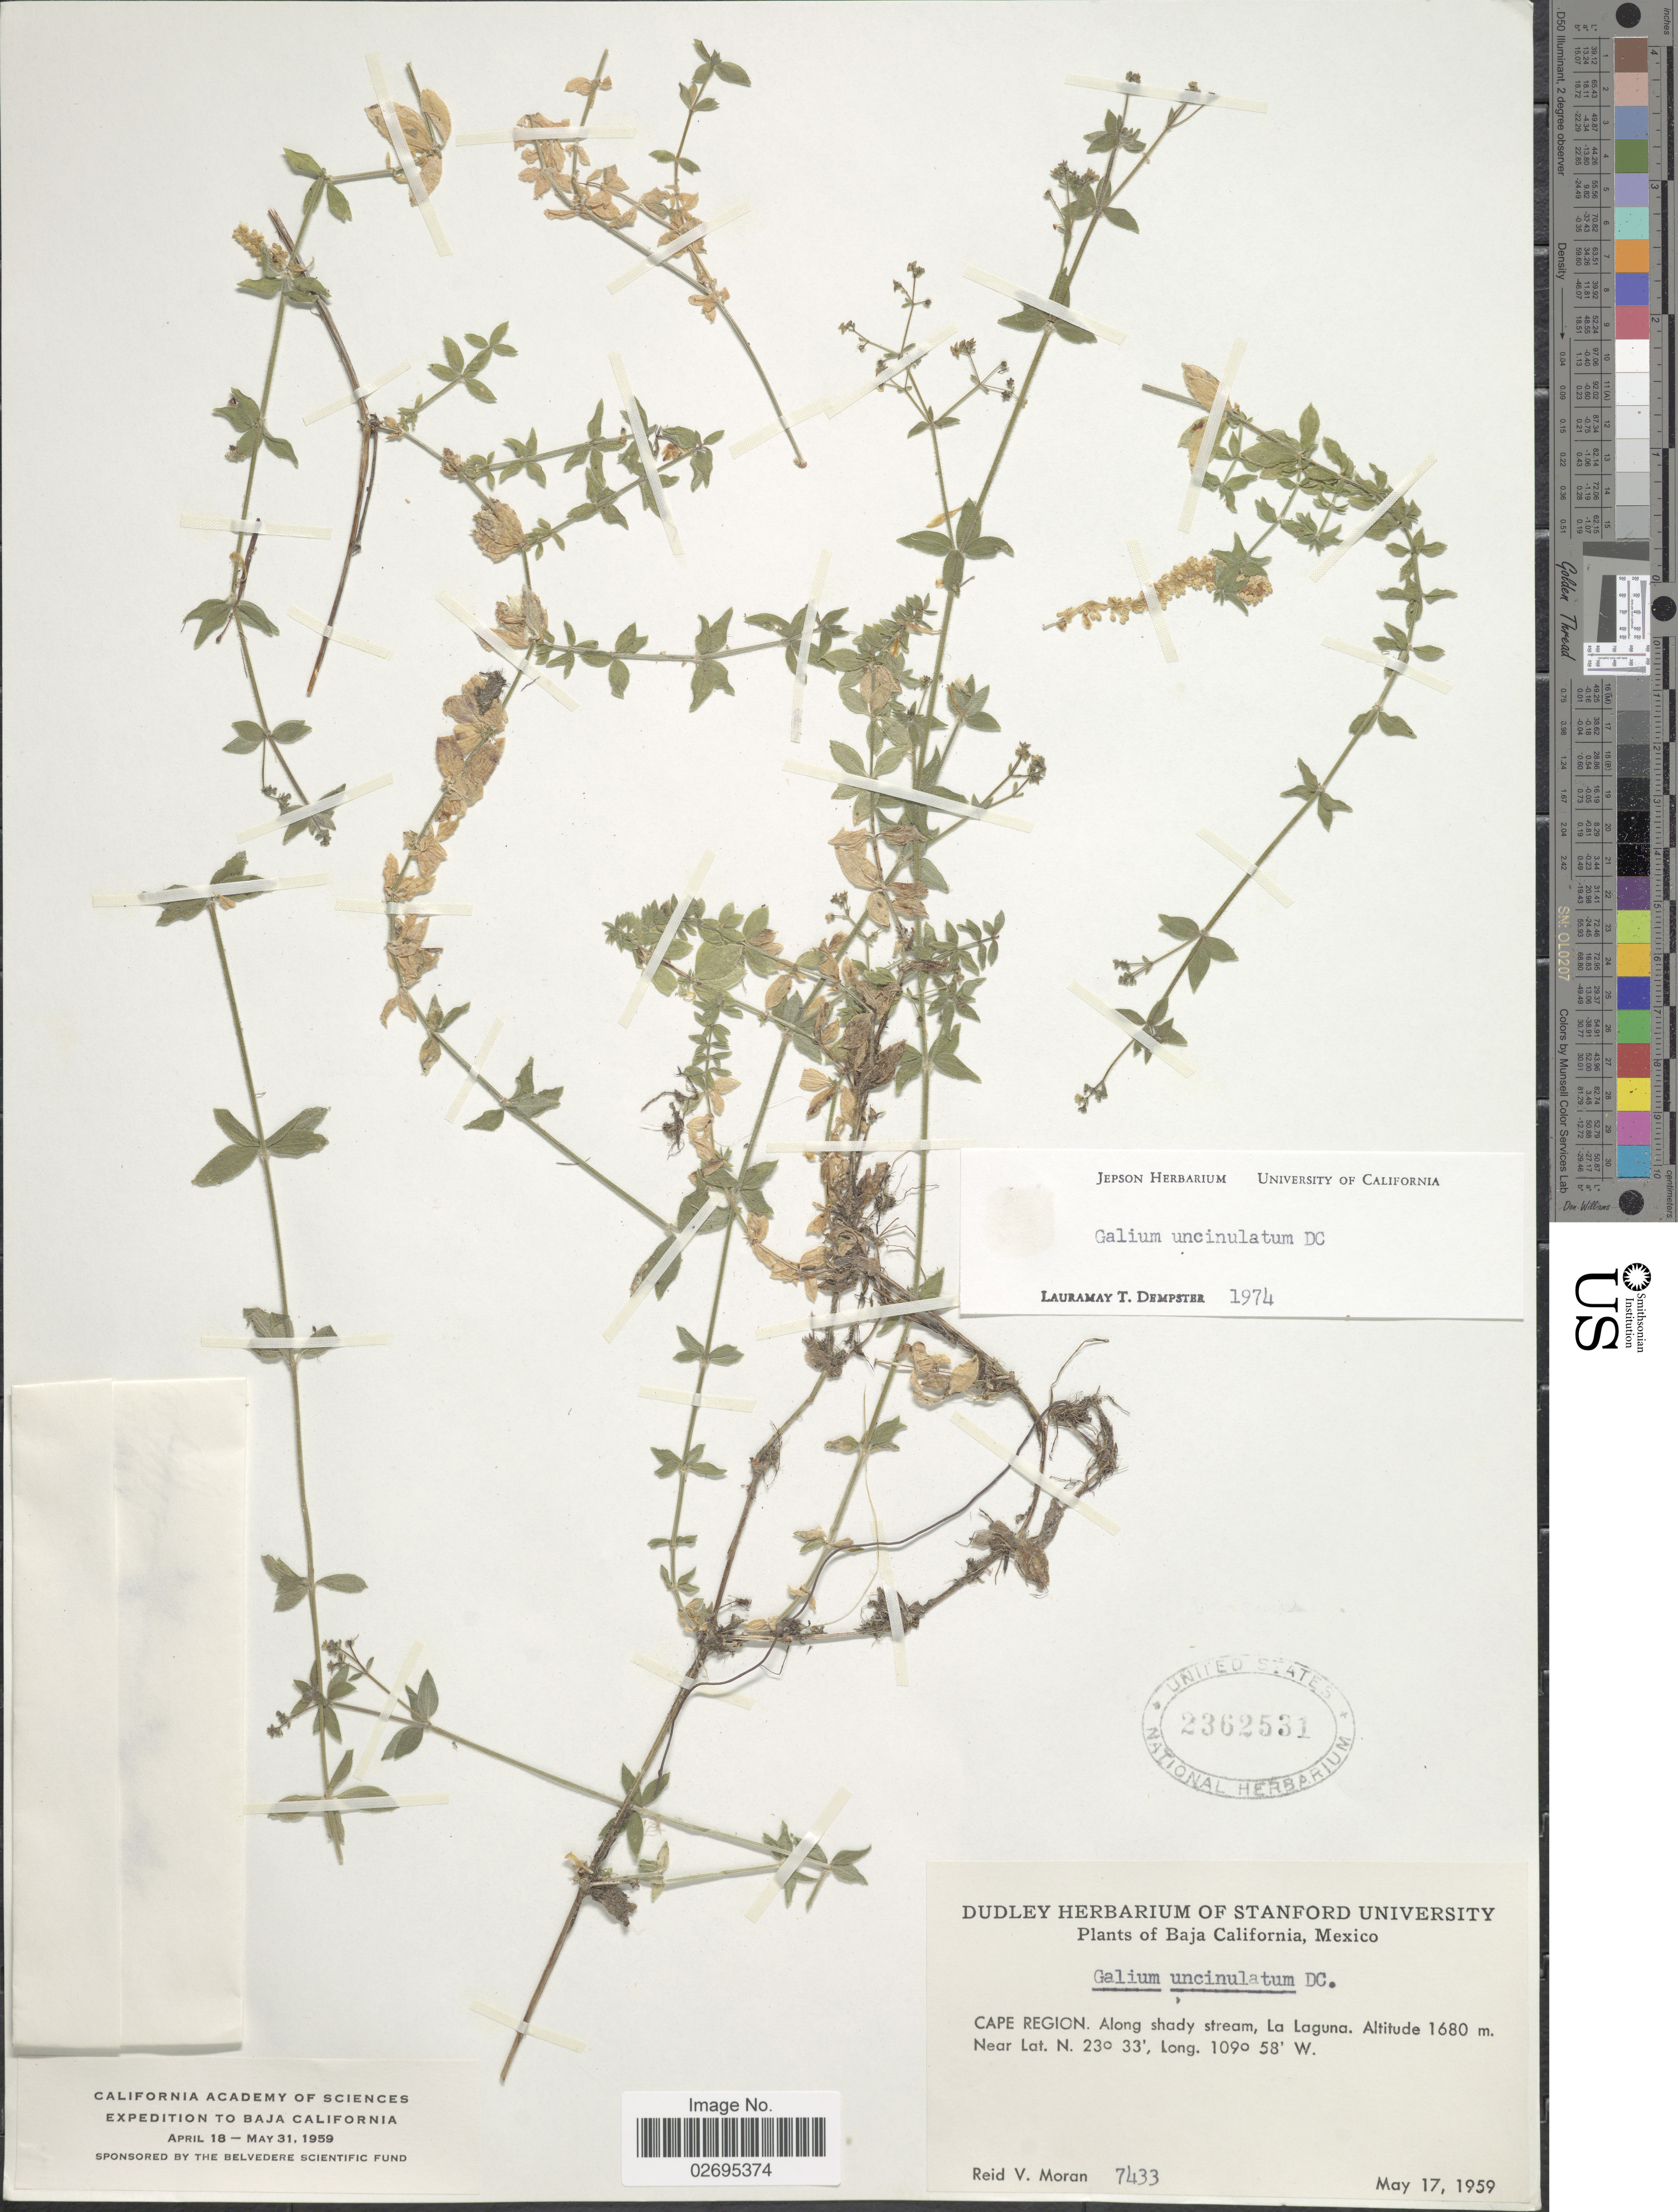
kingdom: Plantae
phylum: Tracheophyta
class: Magnoliopsida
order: Gentianales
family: Rubiaceae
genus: Galium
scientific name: Galium uncinulatum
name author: DC.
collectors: R. V. Moran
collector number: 7433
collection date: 1959-05-17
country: Mexico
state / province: Baja California Sur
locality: Cape Region, along shady stream, La Laguna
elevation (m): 1680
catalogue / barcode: US 2362531